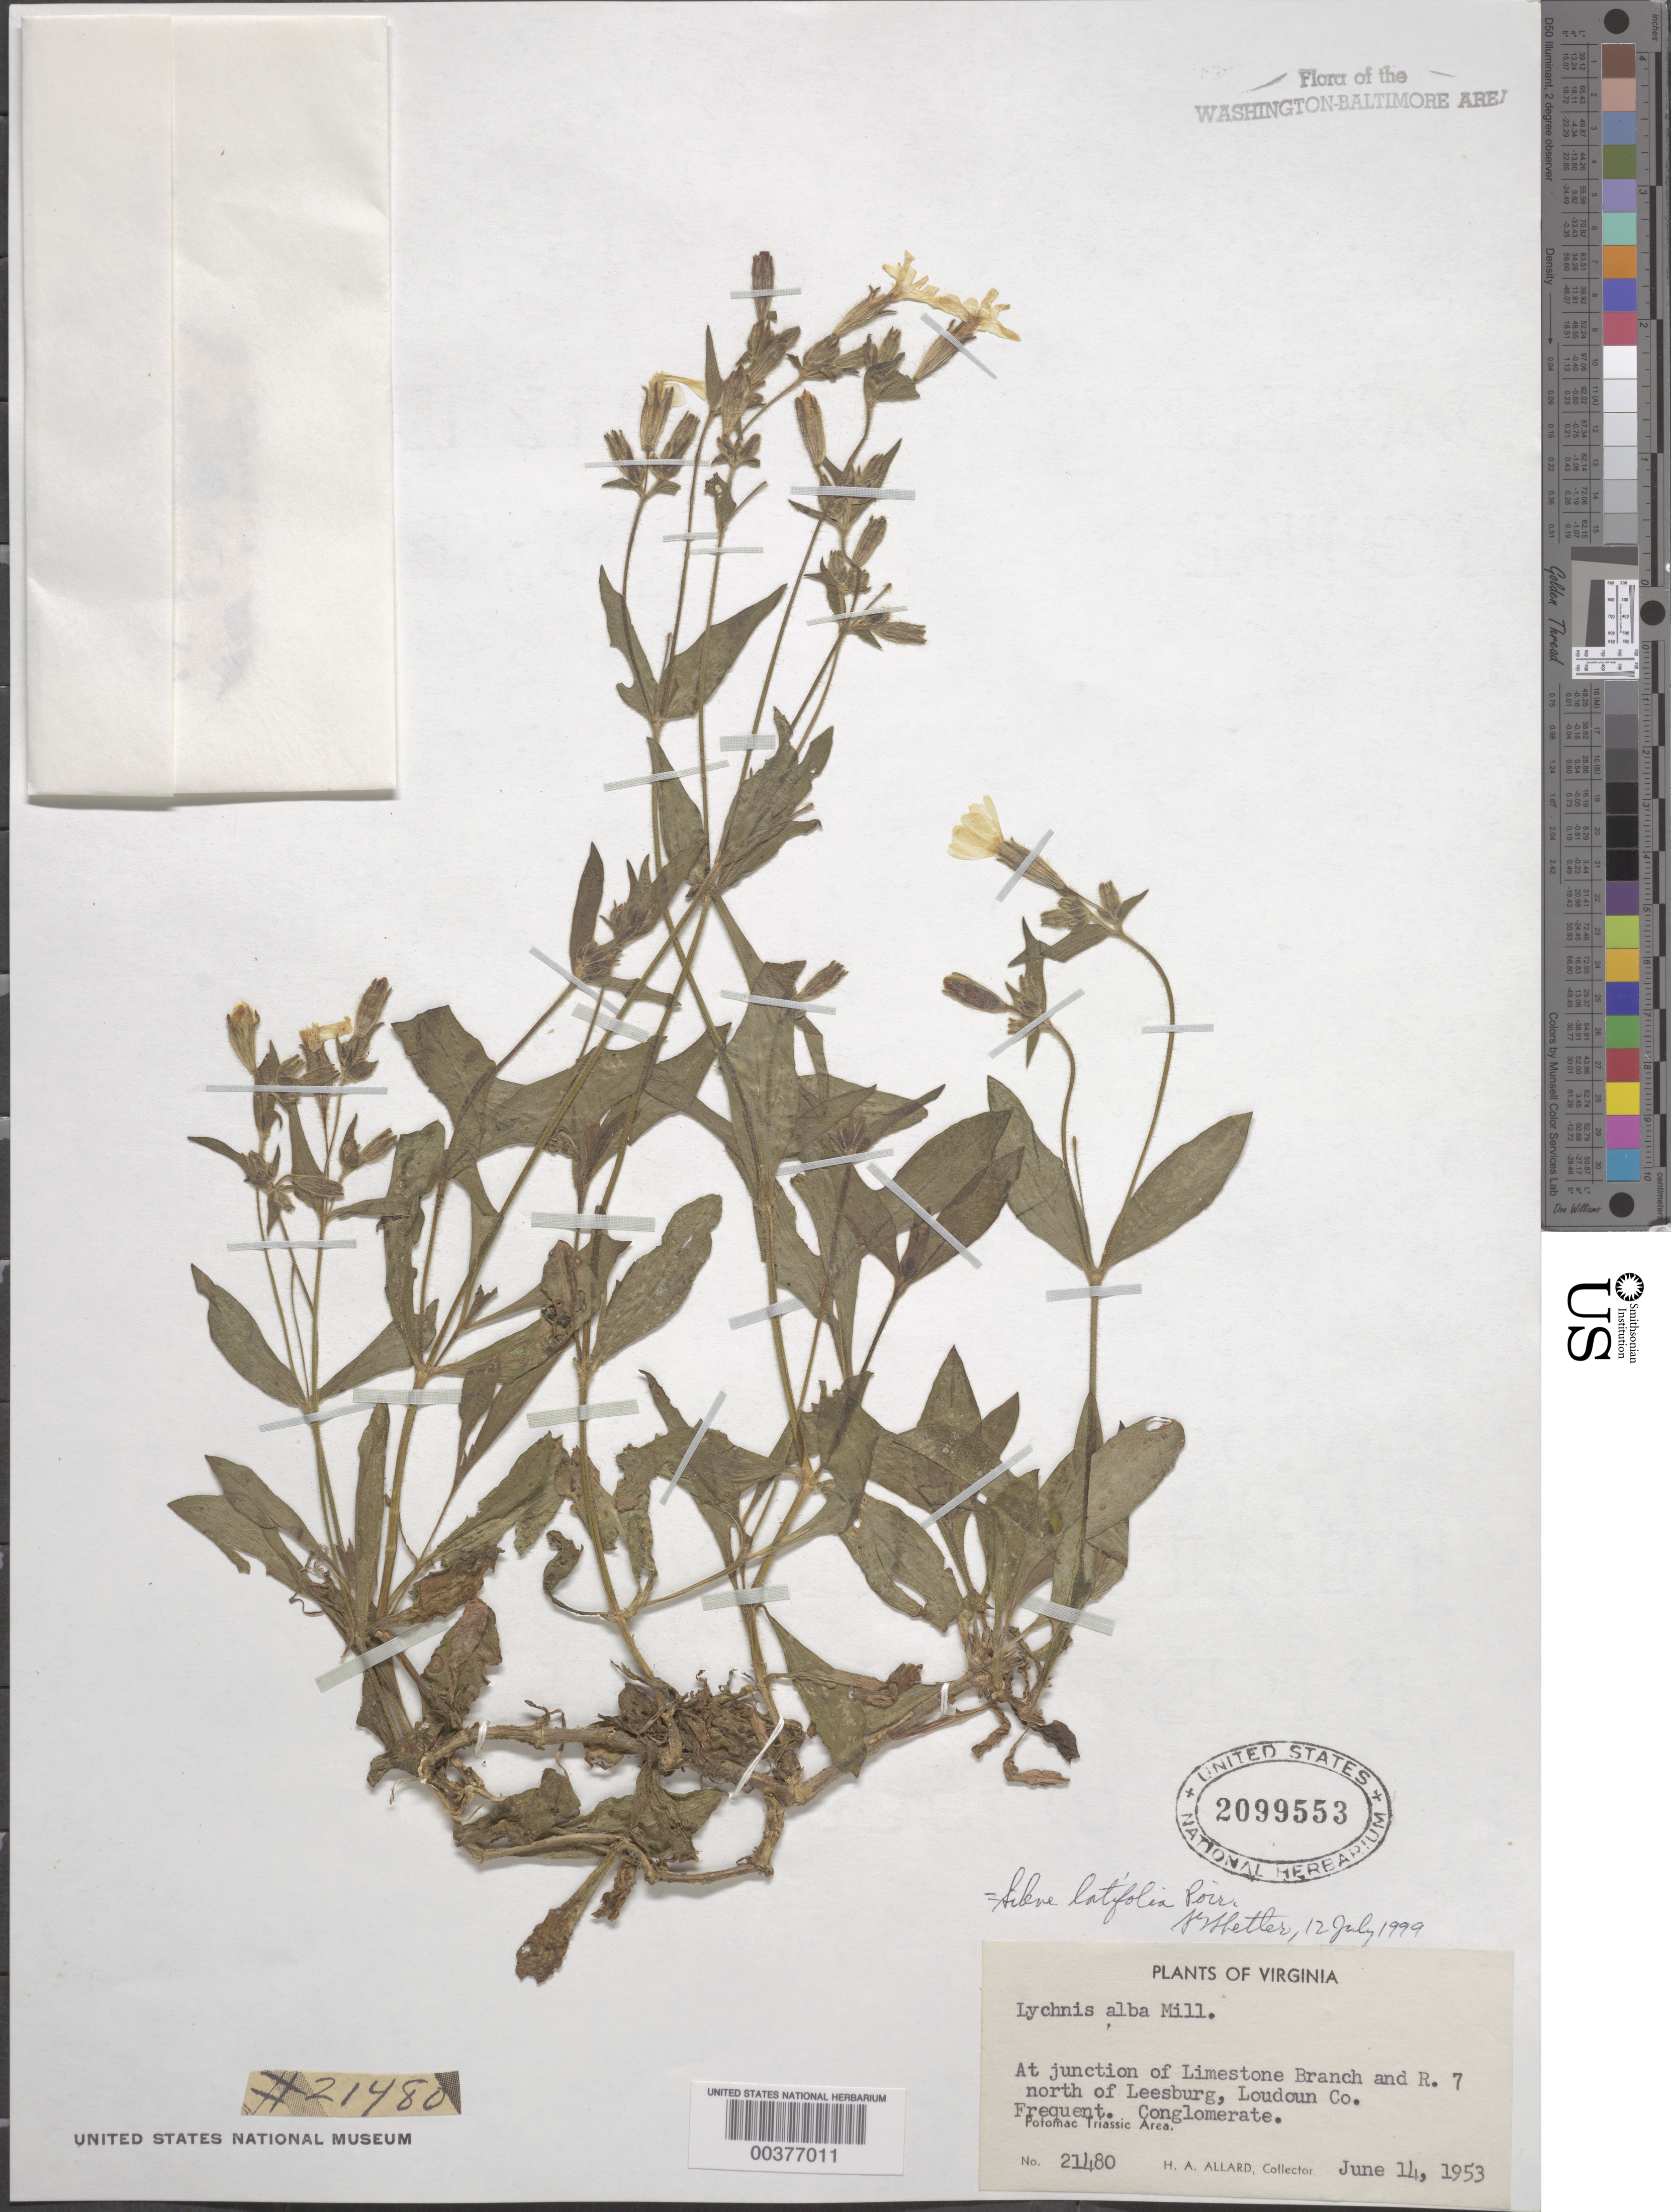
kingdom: Plantae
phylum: Tracheophyta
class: Magnoliopsida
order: Caryophyllales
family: Caryophyllaceae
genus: Silene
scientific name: Silene latifolia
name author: Poir.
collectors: H. A. Allard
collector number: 21480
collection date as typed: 14 Jun 1953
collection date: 1953-06-14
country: United States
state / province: Virginia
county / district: Loudoun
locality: Limestone Branch and Route 7, north of Leesburg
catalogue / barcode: US 2099553